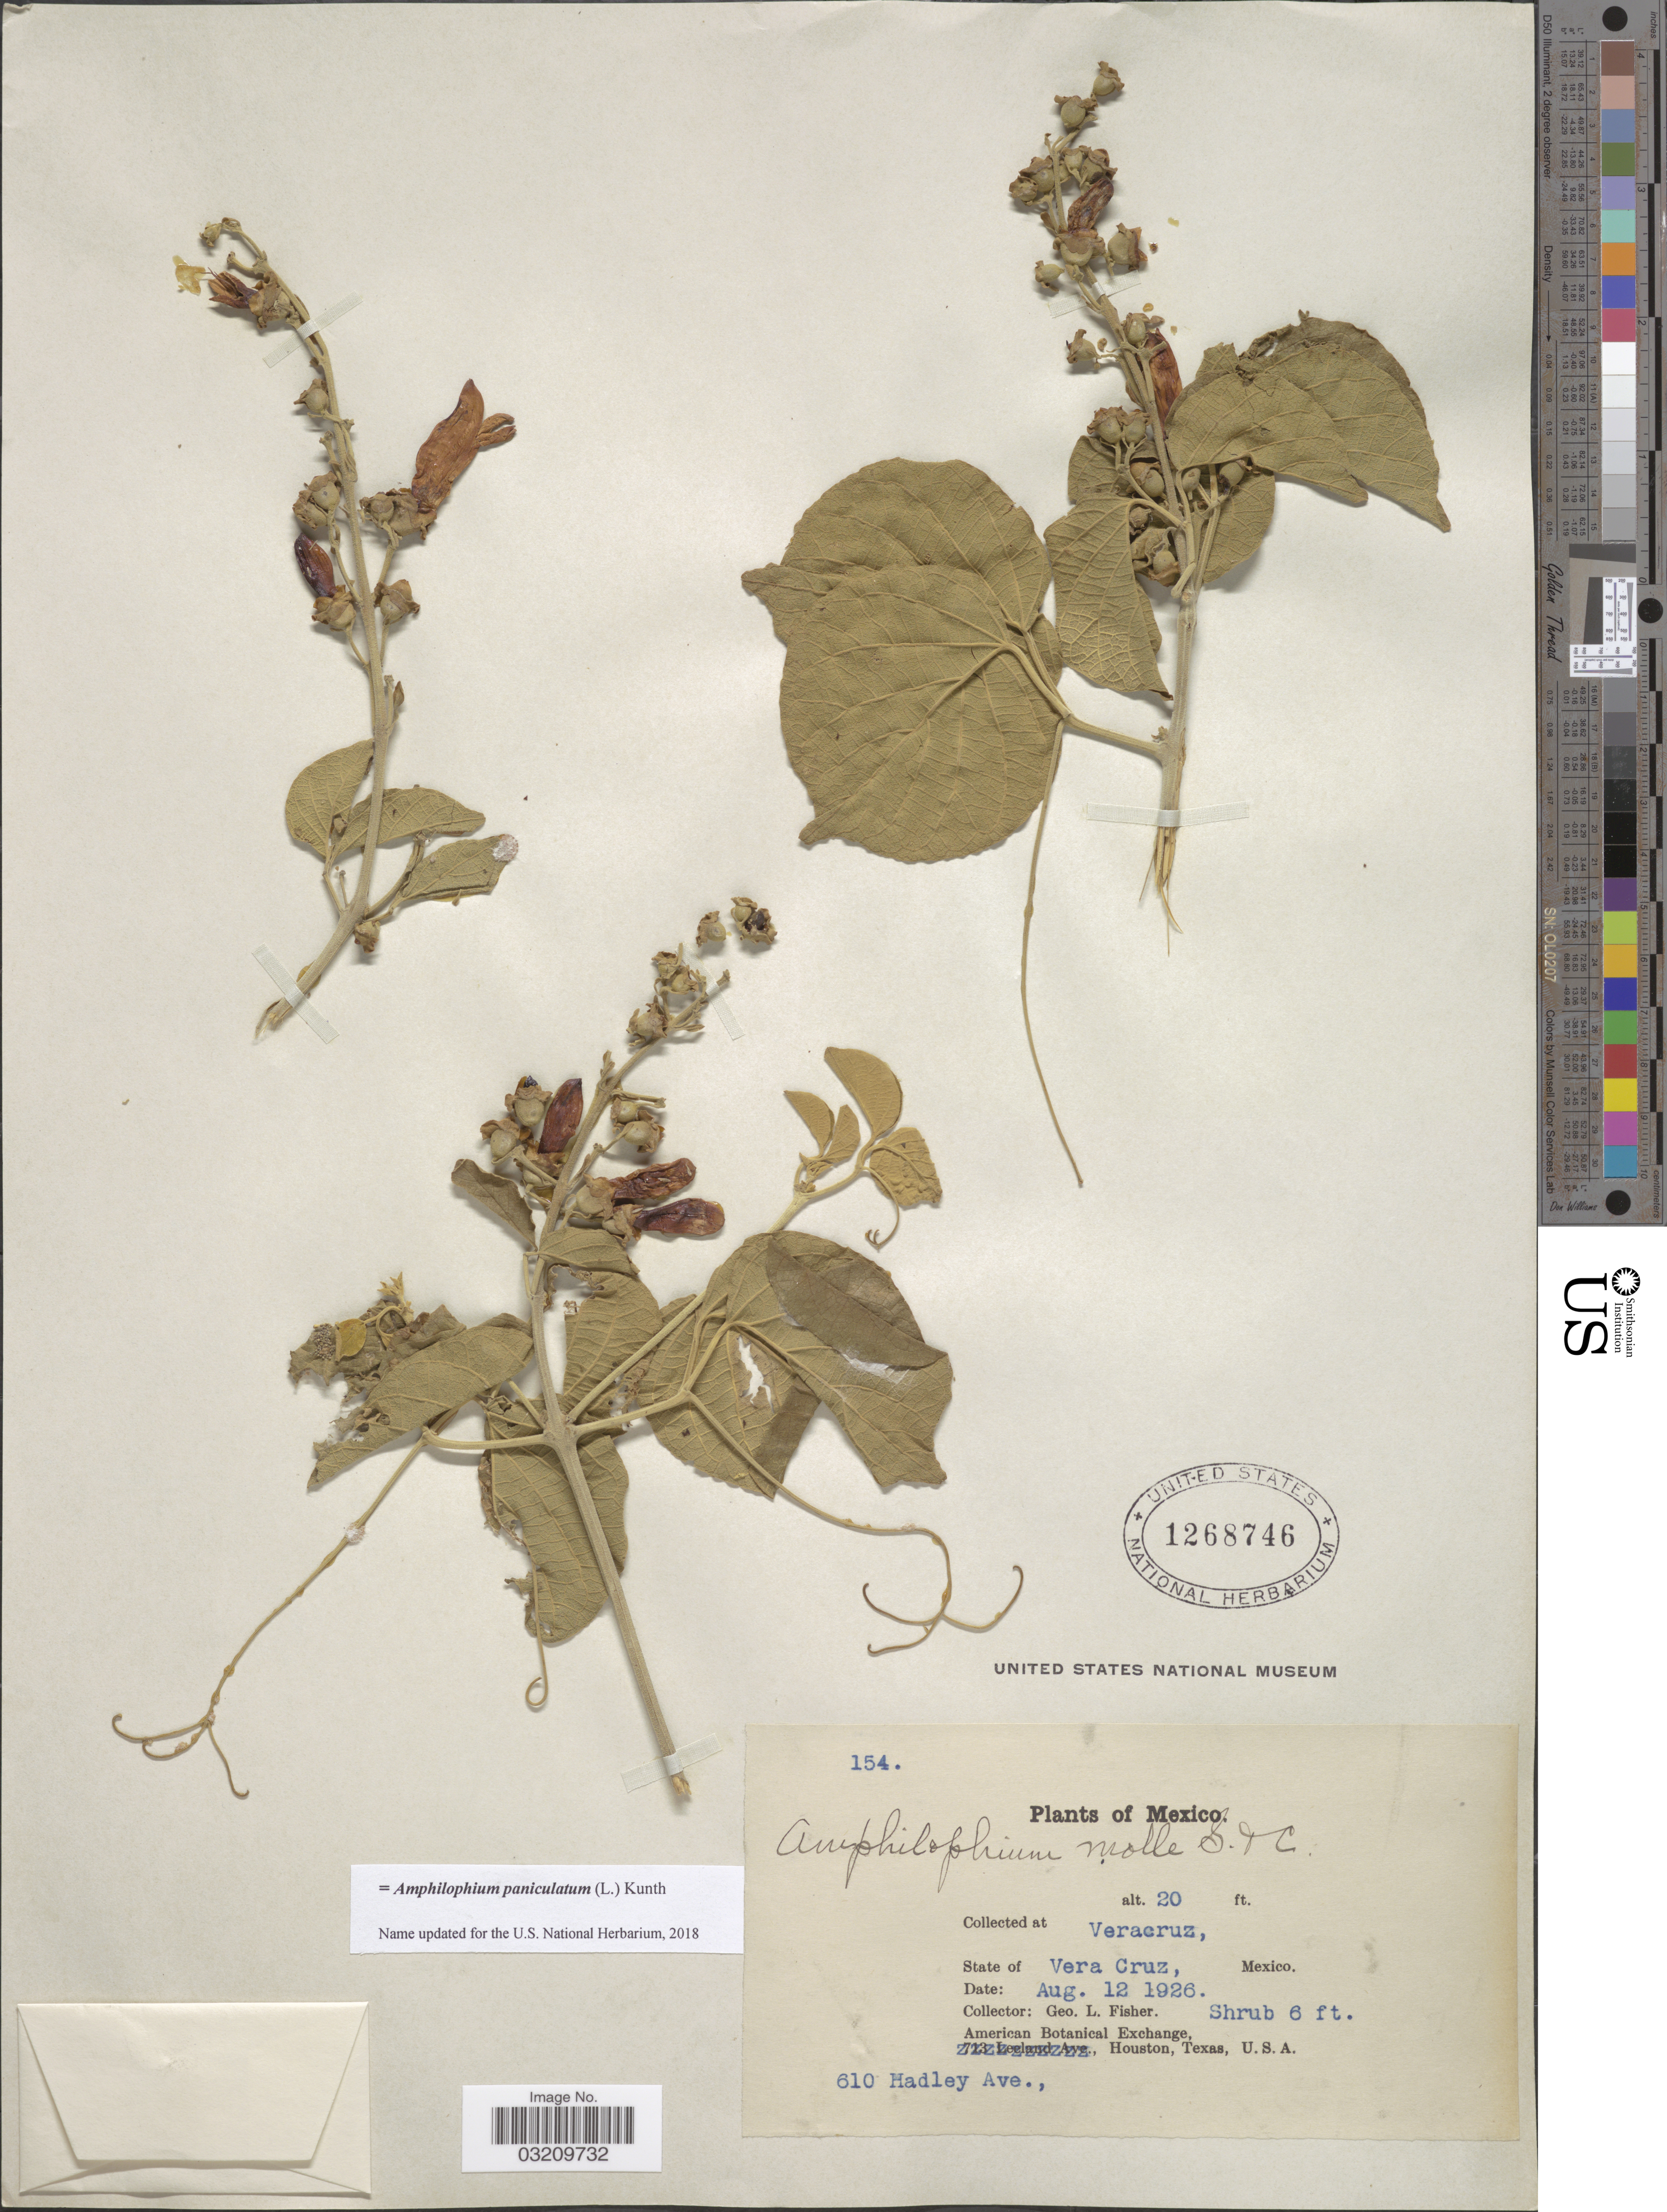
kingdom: Plantae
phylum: Tracheophyta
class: Magnoliopsida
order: Lamiales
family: Bignoniaceae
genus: Amphilophium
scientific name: Amphilophium paniculatum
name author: (L.) Kunth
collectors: G. L. Fisher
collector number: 154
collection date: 1926-08-12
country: Mexico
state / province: Veracruz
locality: Veracruz. State of Vera Cruz.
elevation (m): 6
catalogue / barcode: US 1268746